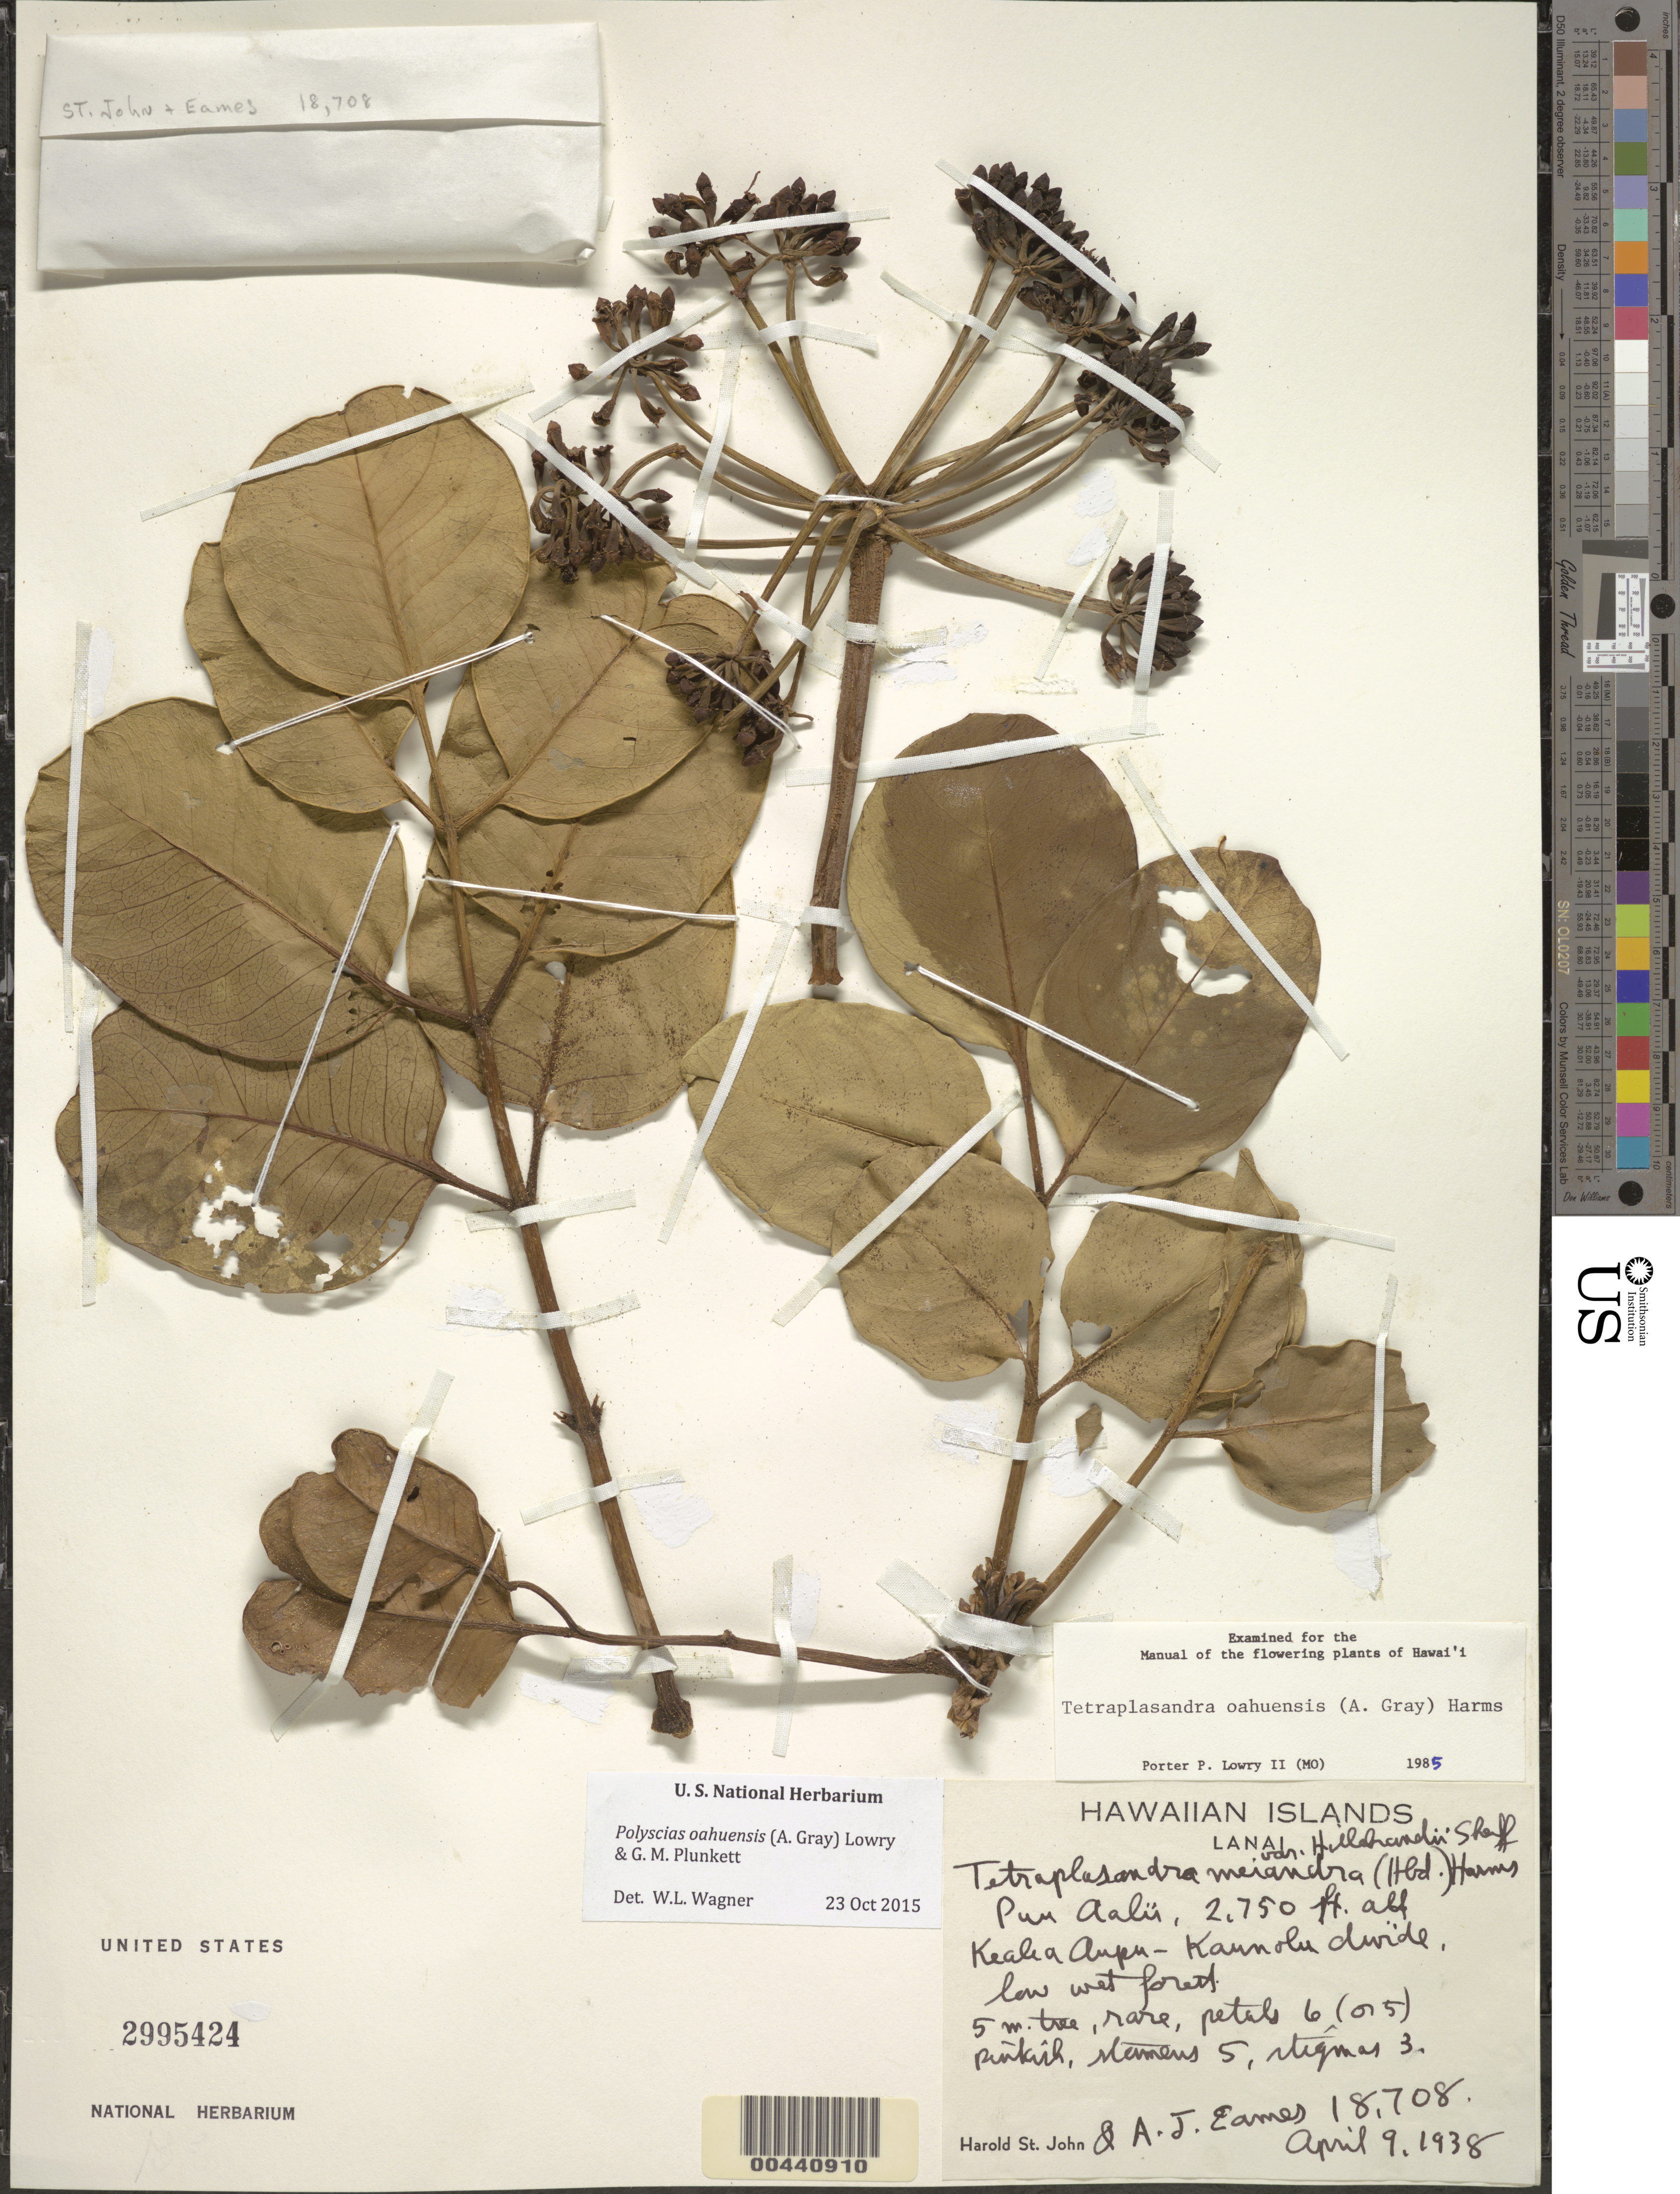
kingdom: Plantae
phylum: Tracheophyta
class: Magnoliopsida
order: Apiales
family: Araliaceae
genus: Polyscias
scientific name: Polyscias oahuensis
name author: (A. Gray) Lowry & G. M. Plunkett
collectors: H. St. John & A. J. Eames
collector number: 18708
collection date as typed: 9 Apr 1938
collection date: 1938-04-09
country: United States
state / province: Hawaii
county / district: Maui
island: Lana'i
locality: Puu Aalii, Kealea Aupu-Kaunolu divide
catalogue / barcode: US 2995424